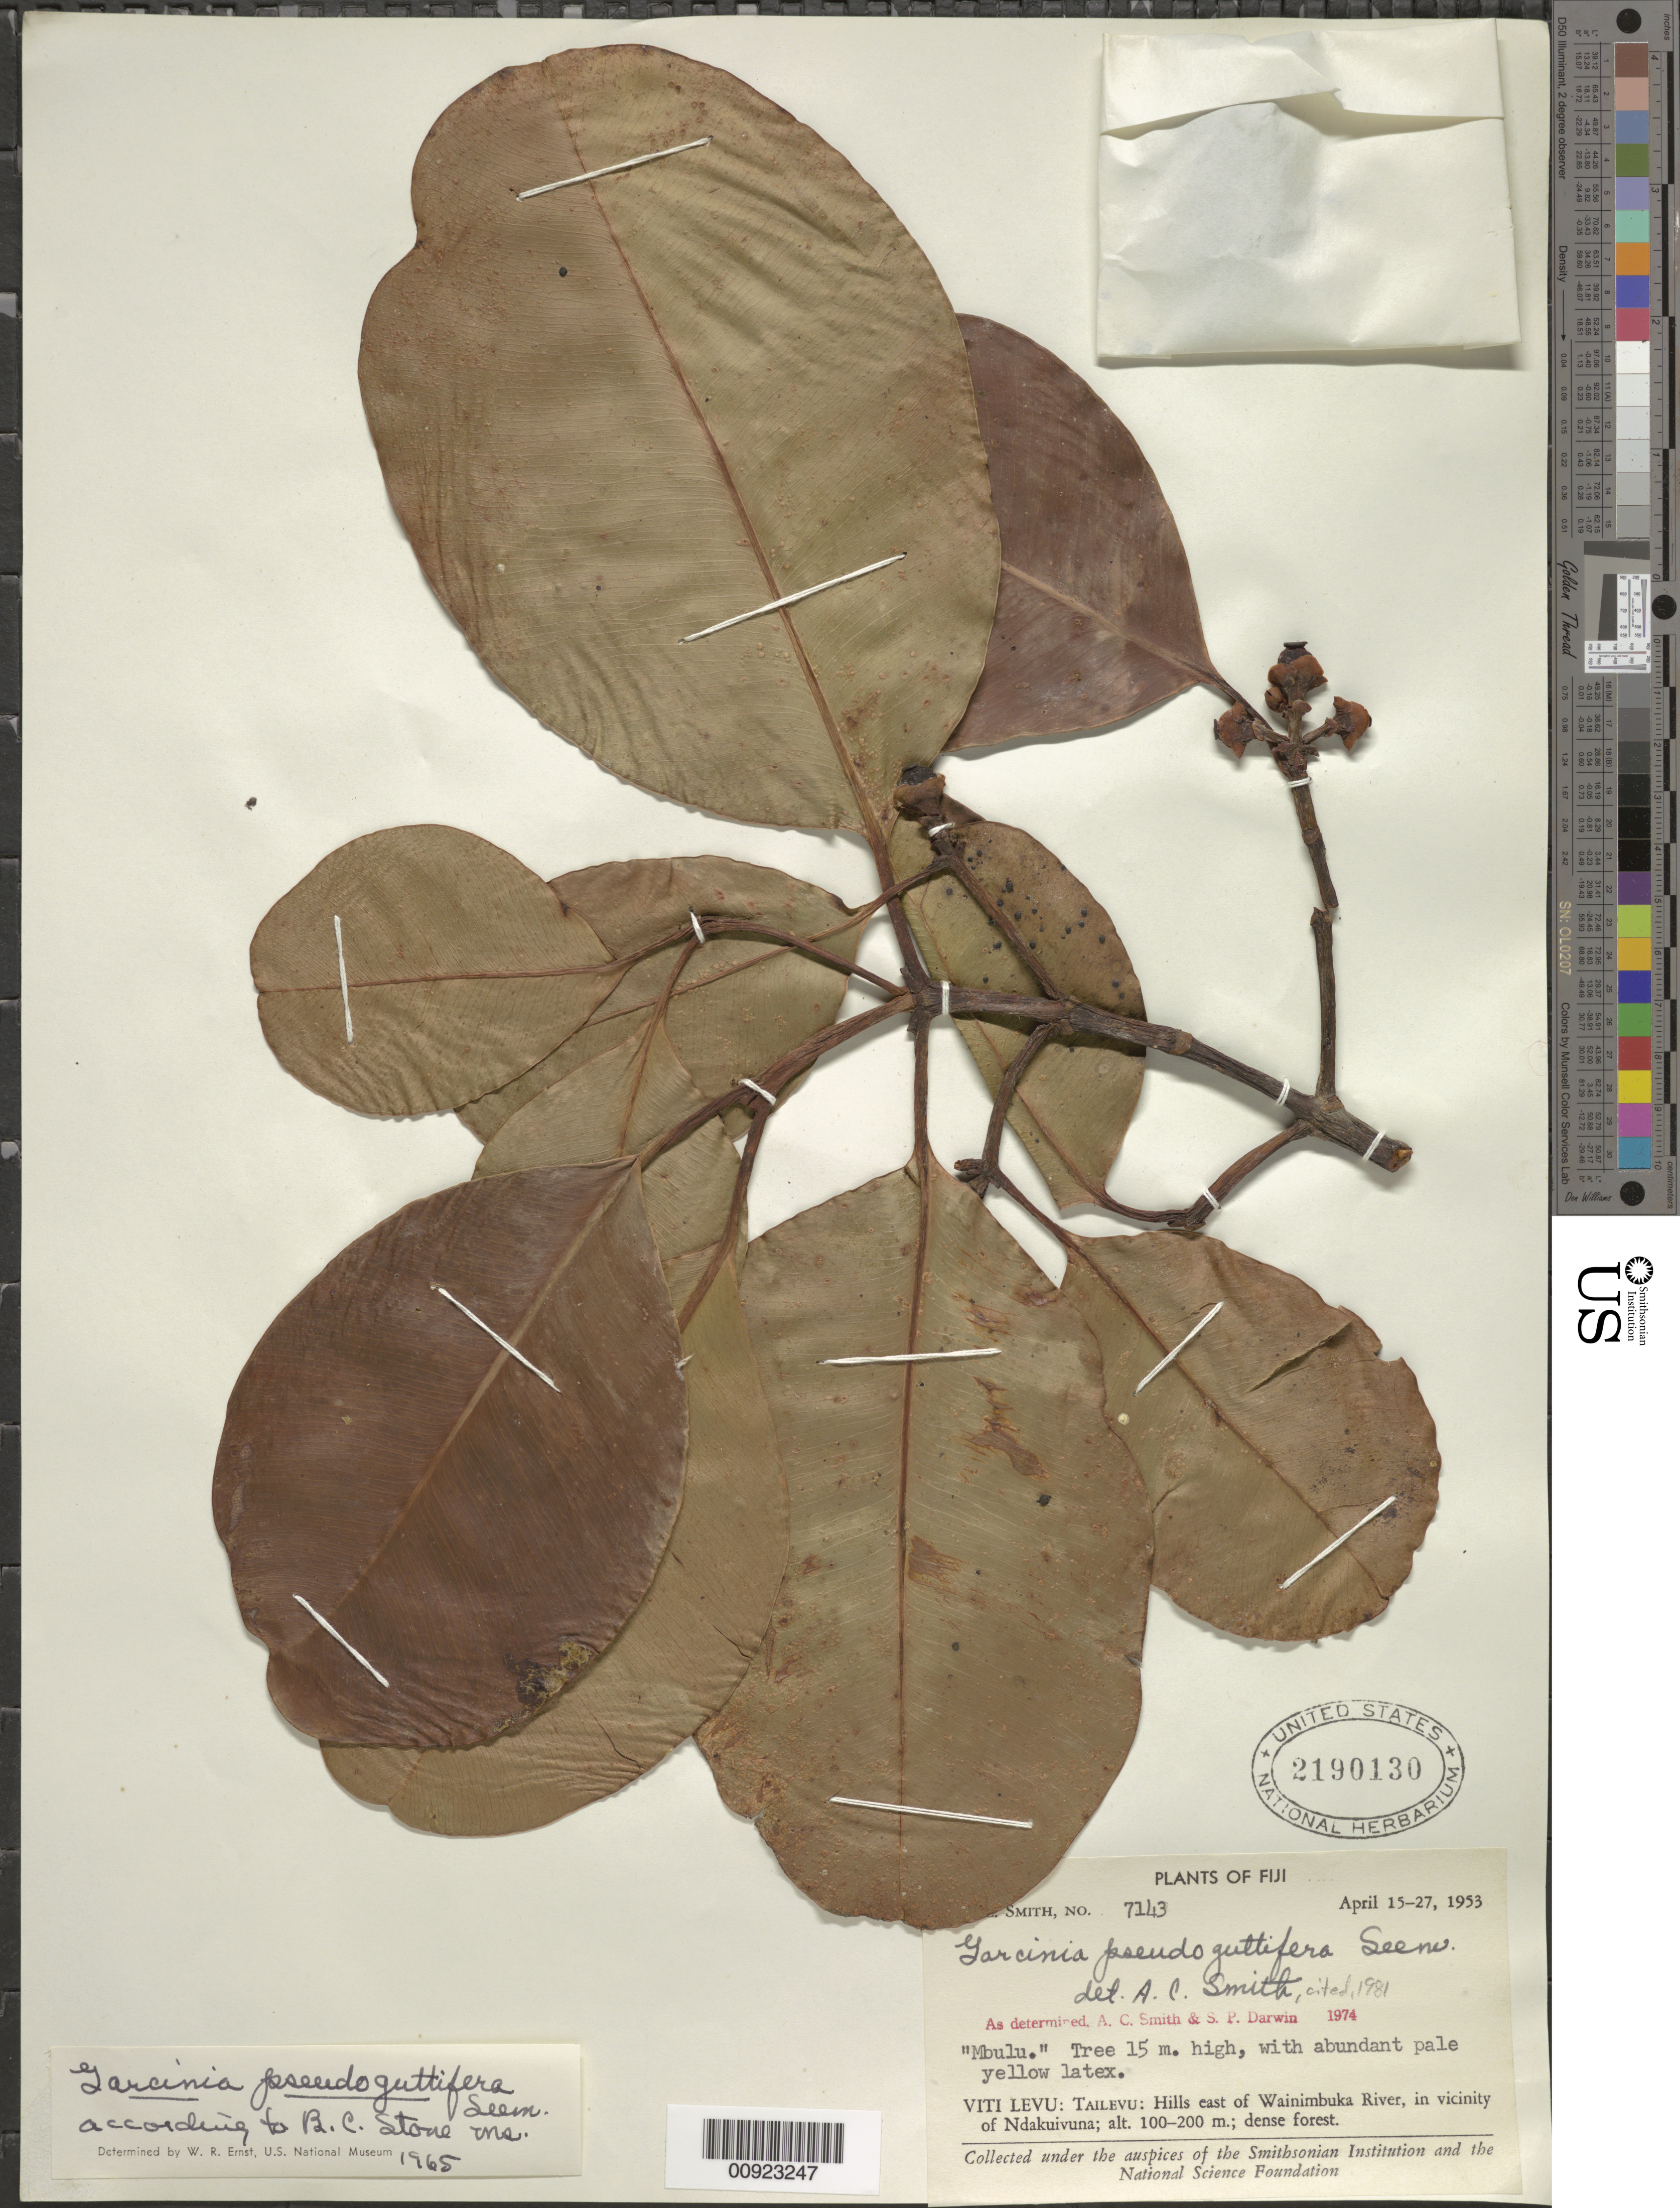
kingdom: Plantae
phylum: Tracheophyta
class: Magnoliopsida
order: Malpighiales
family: Clusiaceae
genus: Garcinia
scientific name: Garcinia pseudoguttifera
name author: Seem.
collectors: C. A. Smith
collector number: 7143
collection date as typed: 15 Apr 1953 to 27 Apr 1953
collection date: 1953-04-15/1953-04-27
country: Fiji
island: Viti Levu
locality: Tailevu: Hills east of Wainimbuka River, in vicinity of Ndakuivvuna.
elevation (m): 100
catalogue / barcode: US 2190130